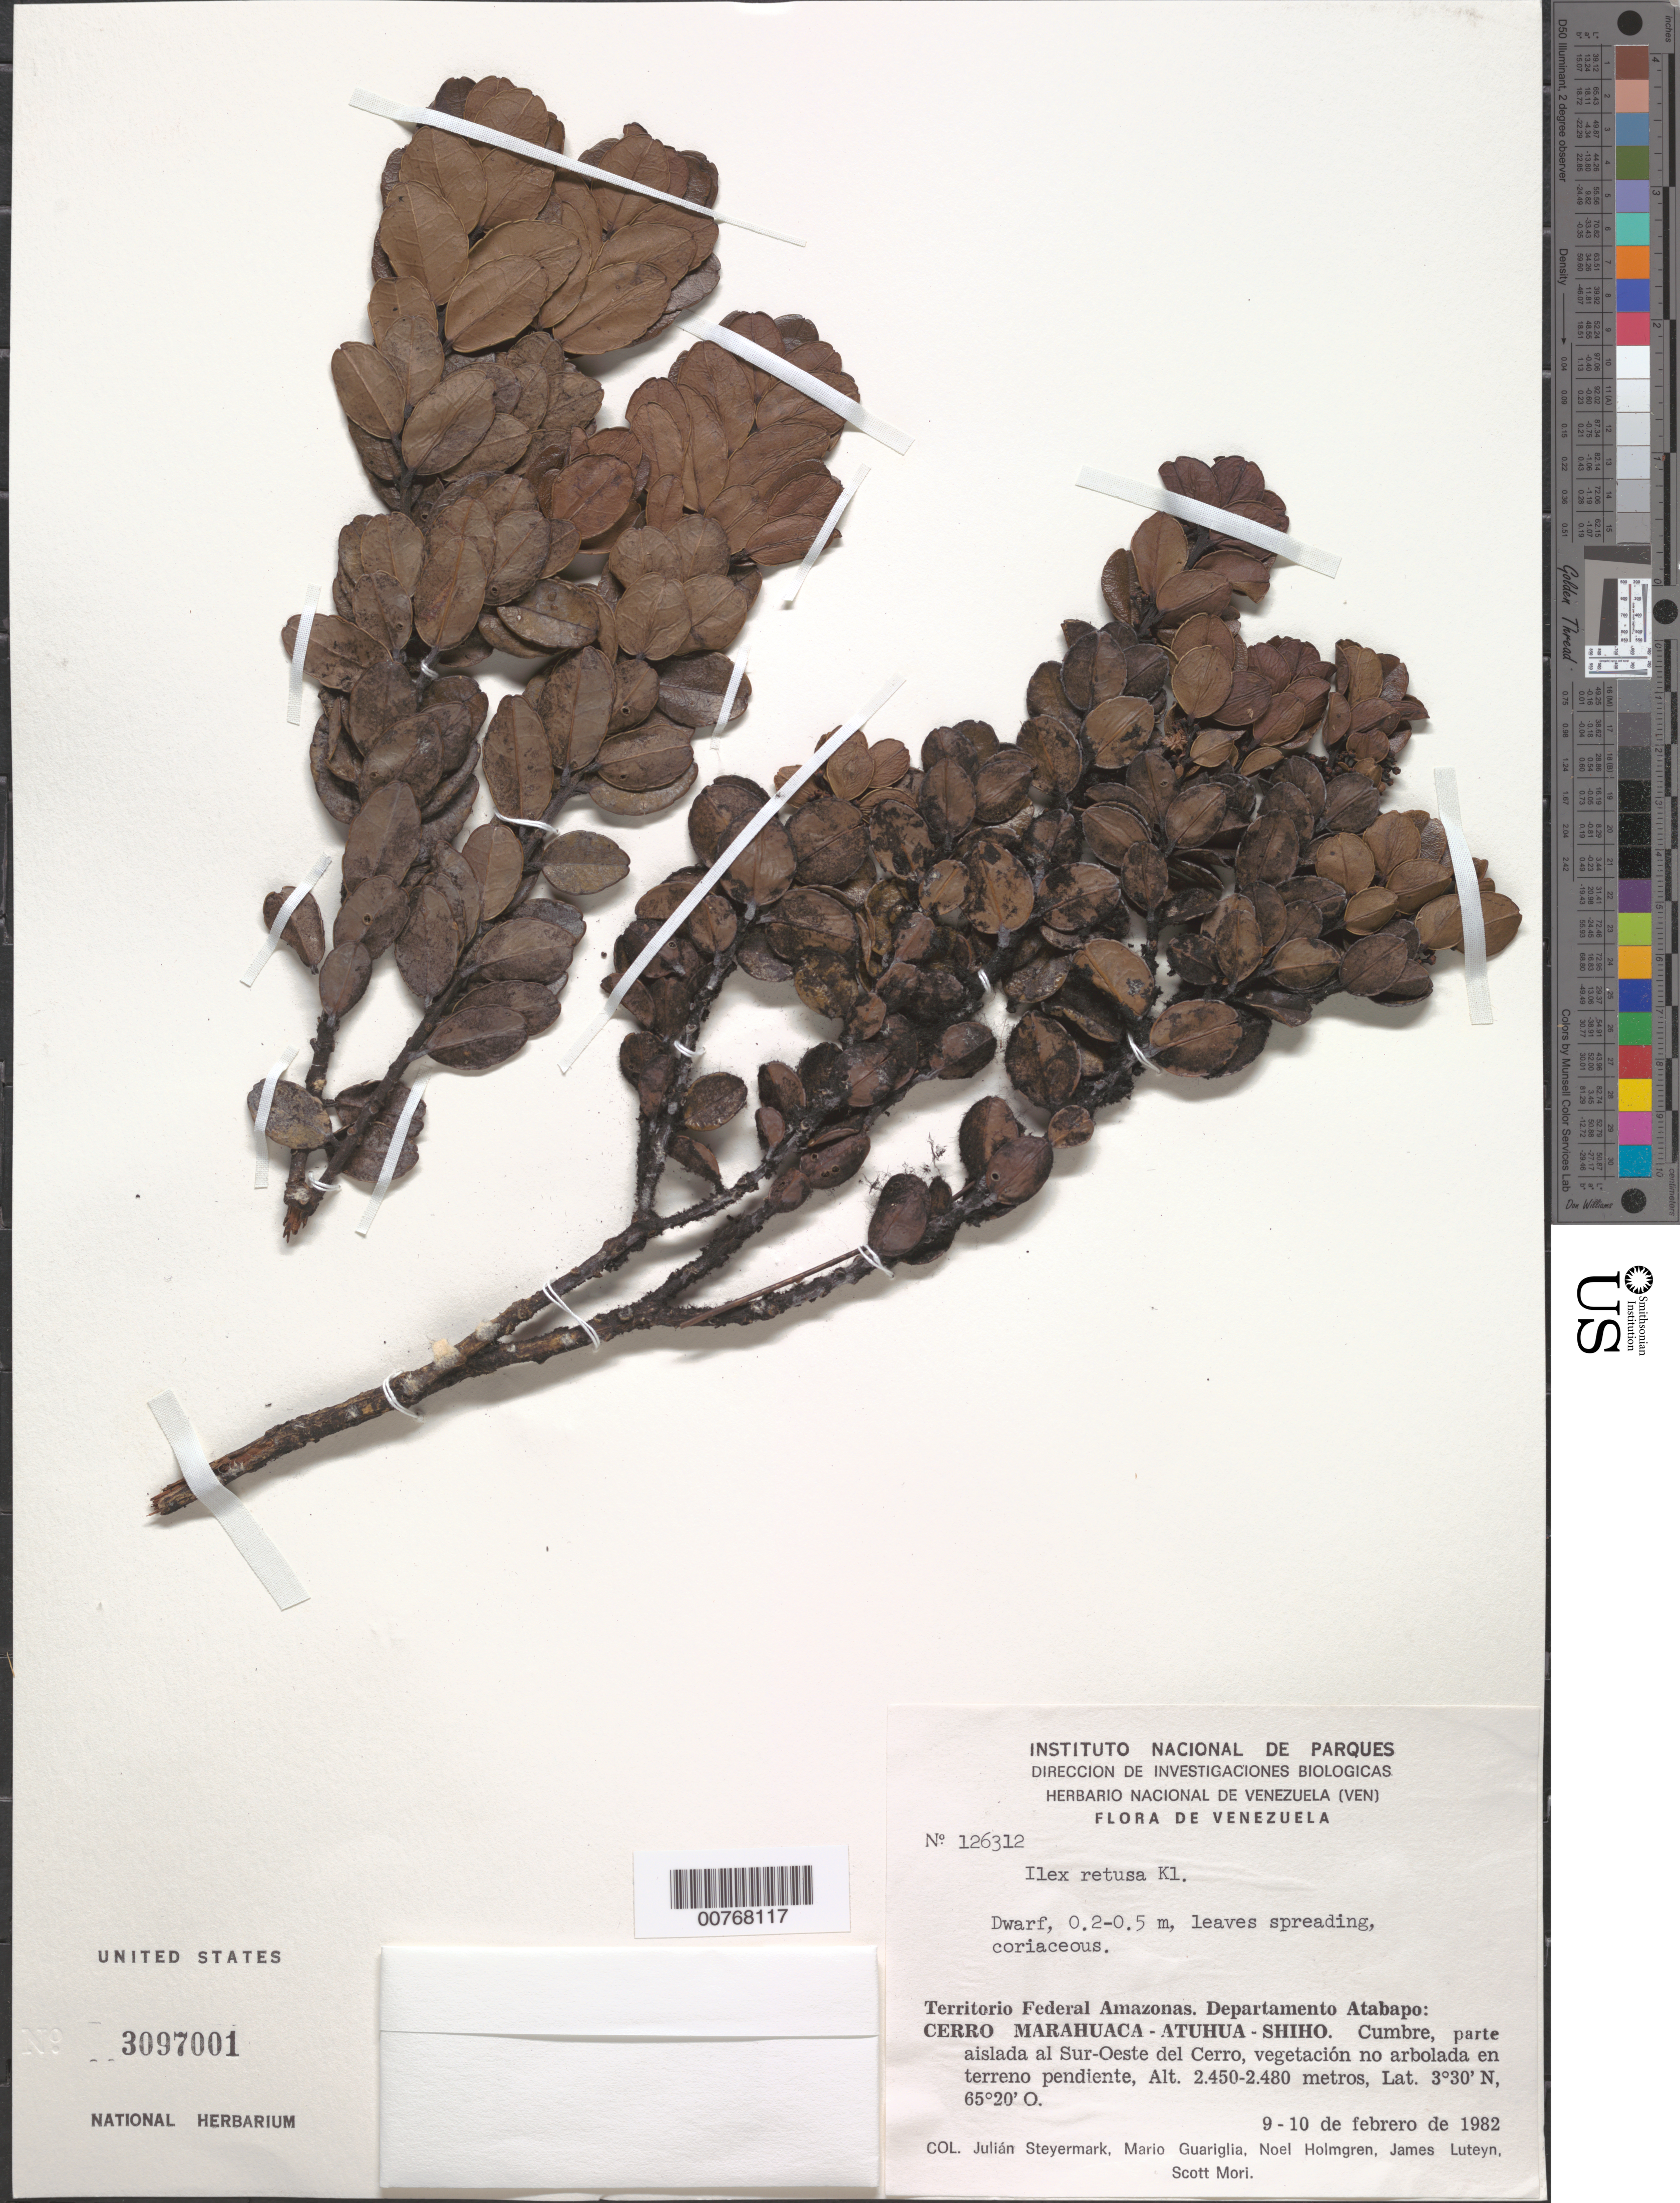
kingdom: Plantae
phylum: Tracheophyta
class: Magnoliopsida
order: Aquifoliales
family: Aquifoliaceae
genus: Ilex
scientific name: Ilex retusa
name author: Klotzsch ex Reissek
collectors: J. Steyermark, M. Guariglia P., N. H. Holmgren, J. L. Luteyn & S. Mori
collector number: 126312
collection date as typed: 9-Feb-82 to 10-Feb-82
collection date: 1982-02-09/1982-02-10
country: Venezuela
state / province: Amazonas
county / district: Atabapo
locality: Cerro Marahuaca-Atuhua-Shiho; cumbre, parte aislada al Sur-Oeste del Cerro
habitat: Vegetación no arbolada en terreno pendiente (vegetation of sloping terrain without trees)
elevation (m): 2450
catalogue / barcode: US 3097001